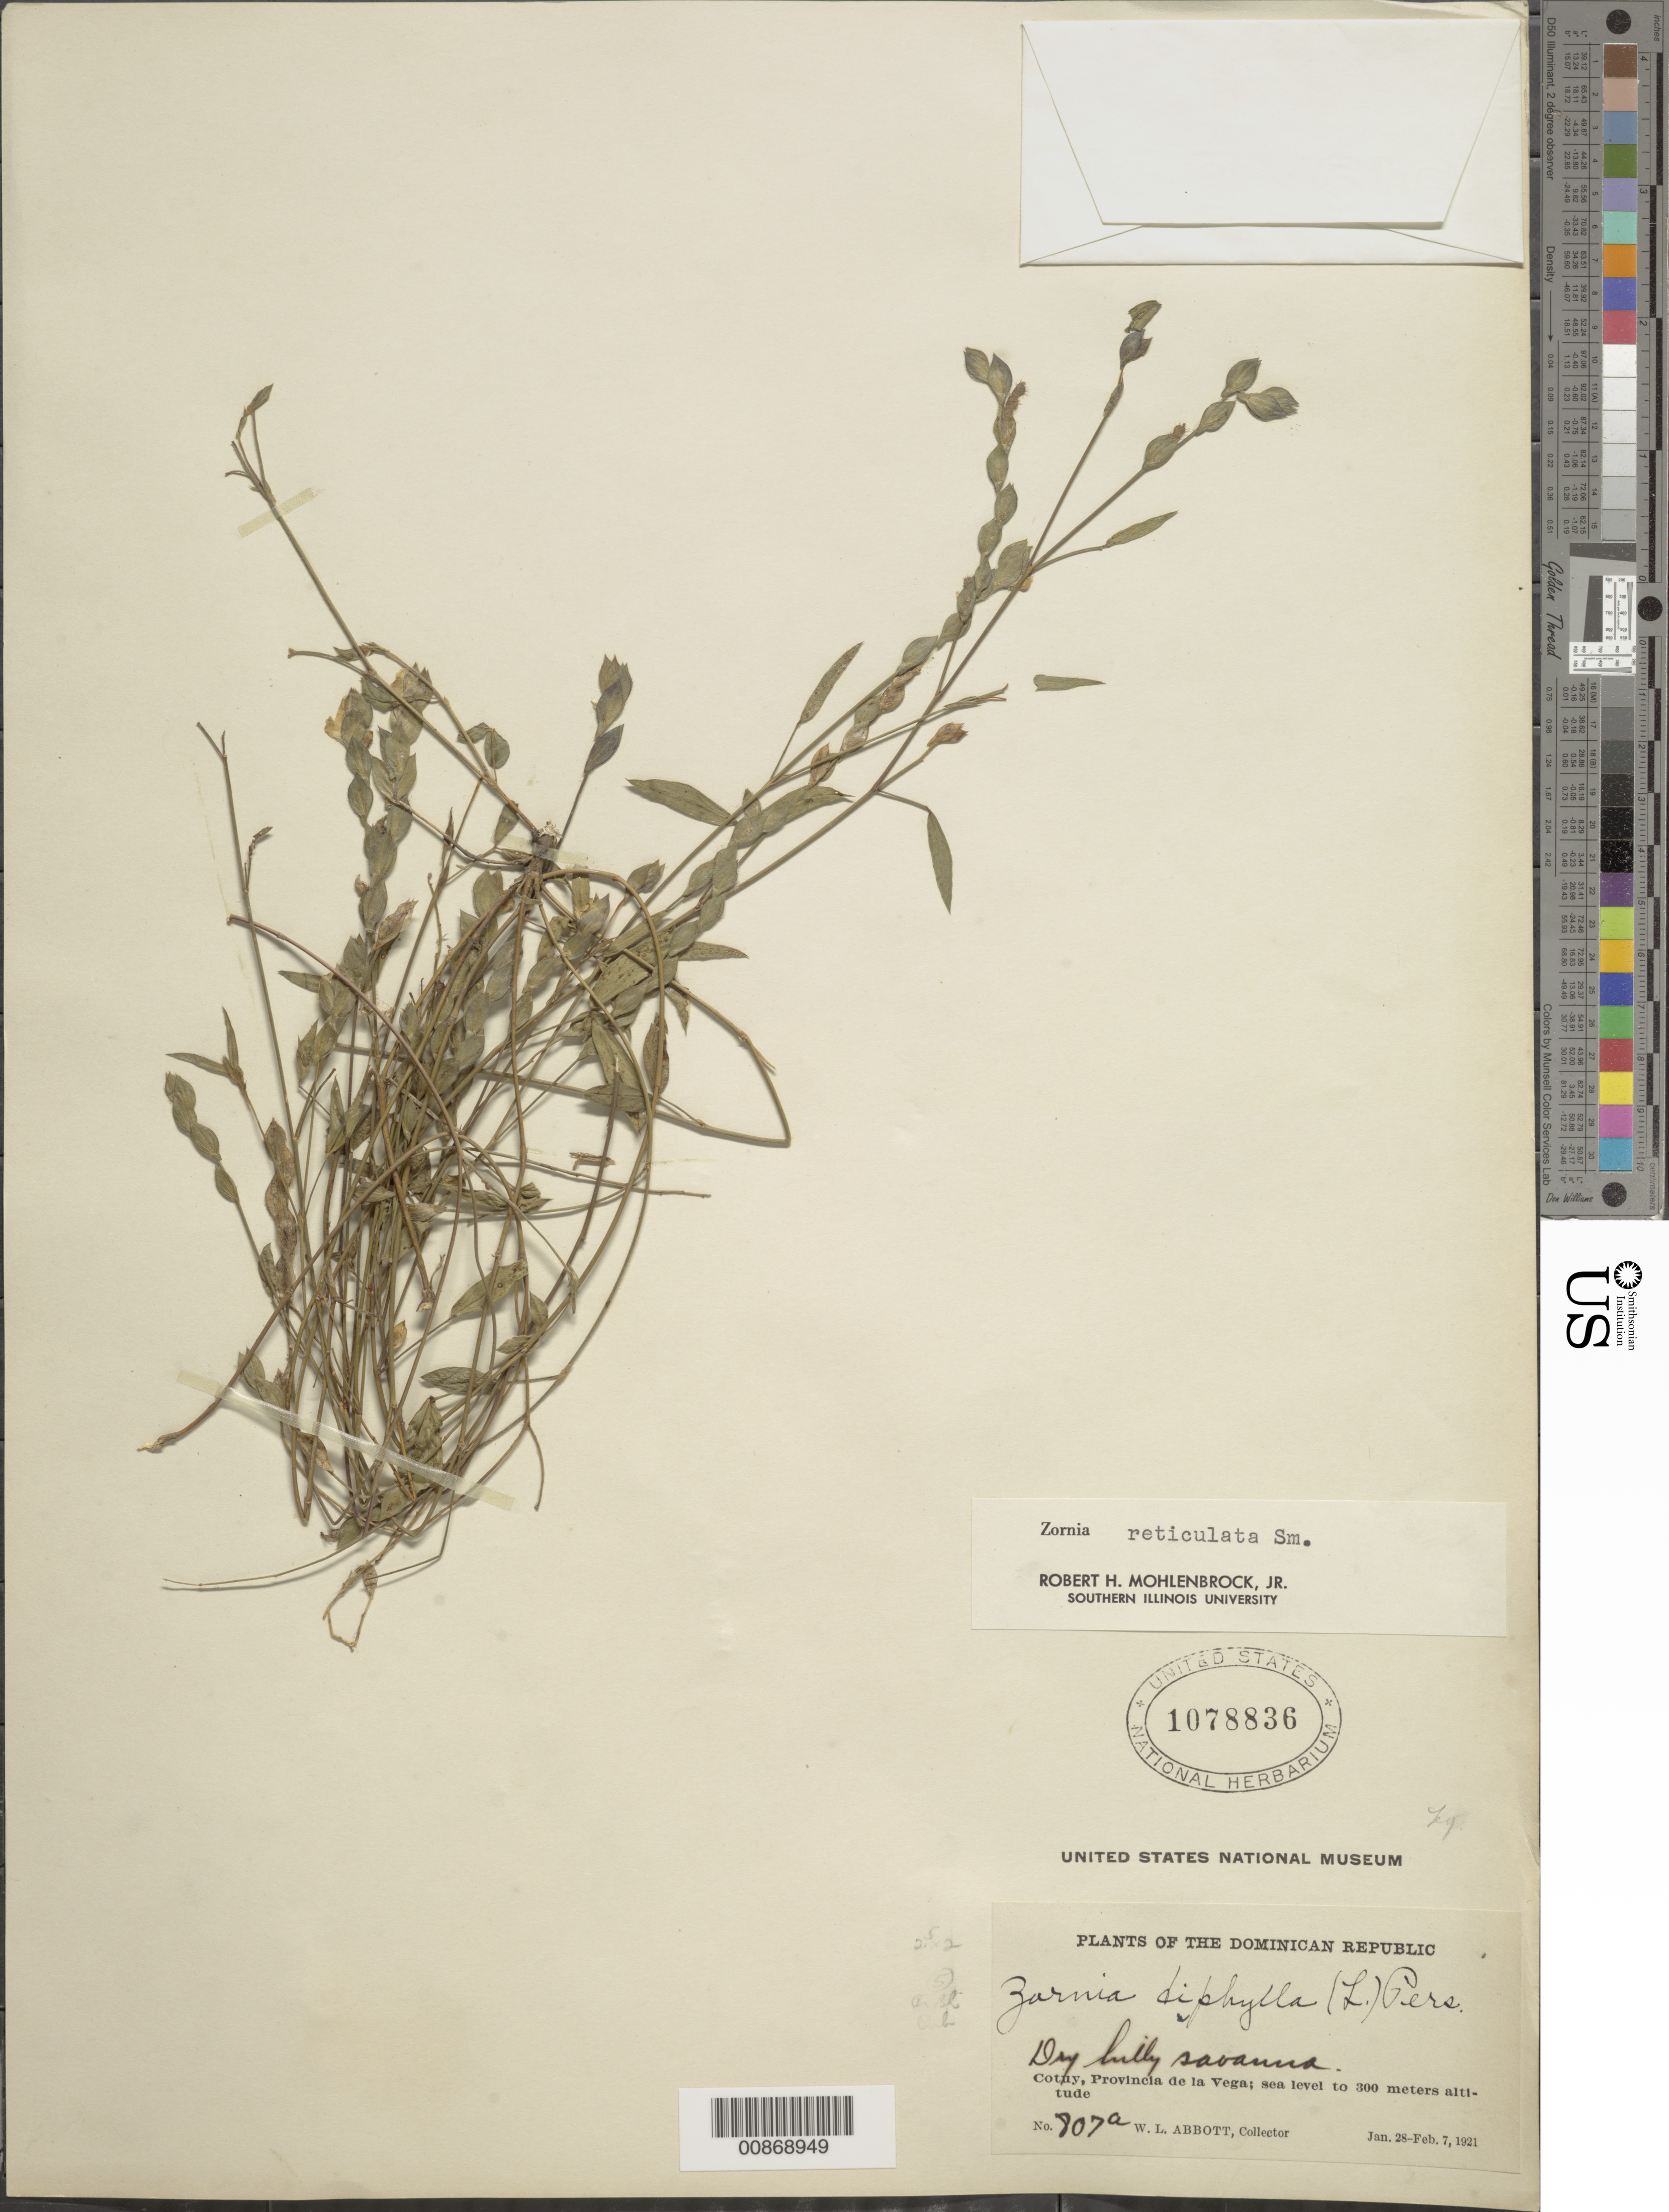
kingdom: Plantae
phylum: Tracheophyta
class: Magnoliopsida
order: Fabales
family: Fabaceae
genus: Zornia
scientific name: Zornia reticulata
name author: Sm.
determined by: Mohlenbrock, Robert H., Jr.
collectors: W. L. Abbott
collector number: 807a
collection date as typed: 28 Jan 1921 to 07 Feb 1921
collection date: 1921-01-28/1921-02-07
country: Dominican Republic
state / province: La Vega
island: Hispaniola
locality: Cotuy.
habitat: Dry hilly savanna.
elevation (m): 0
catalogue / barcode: US 1078836